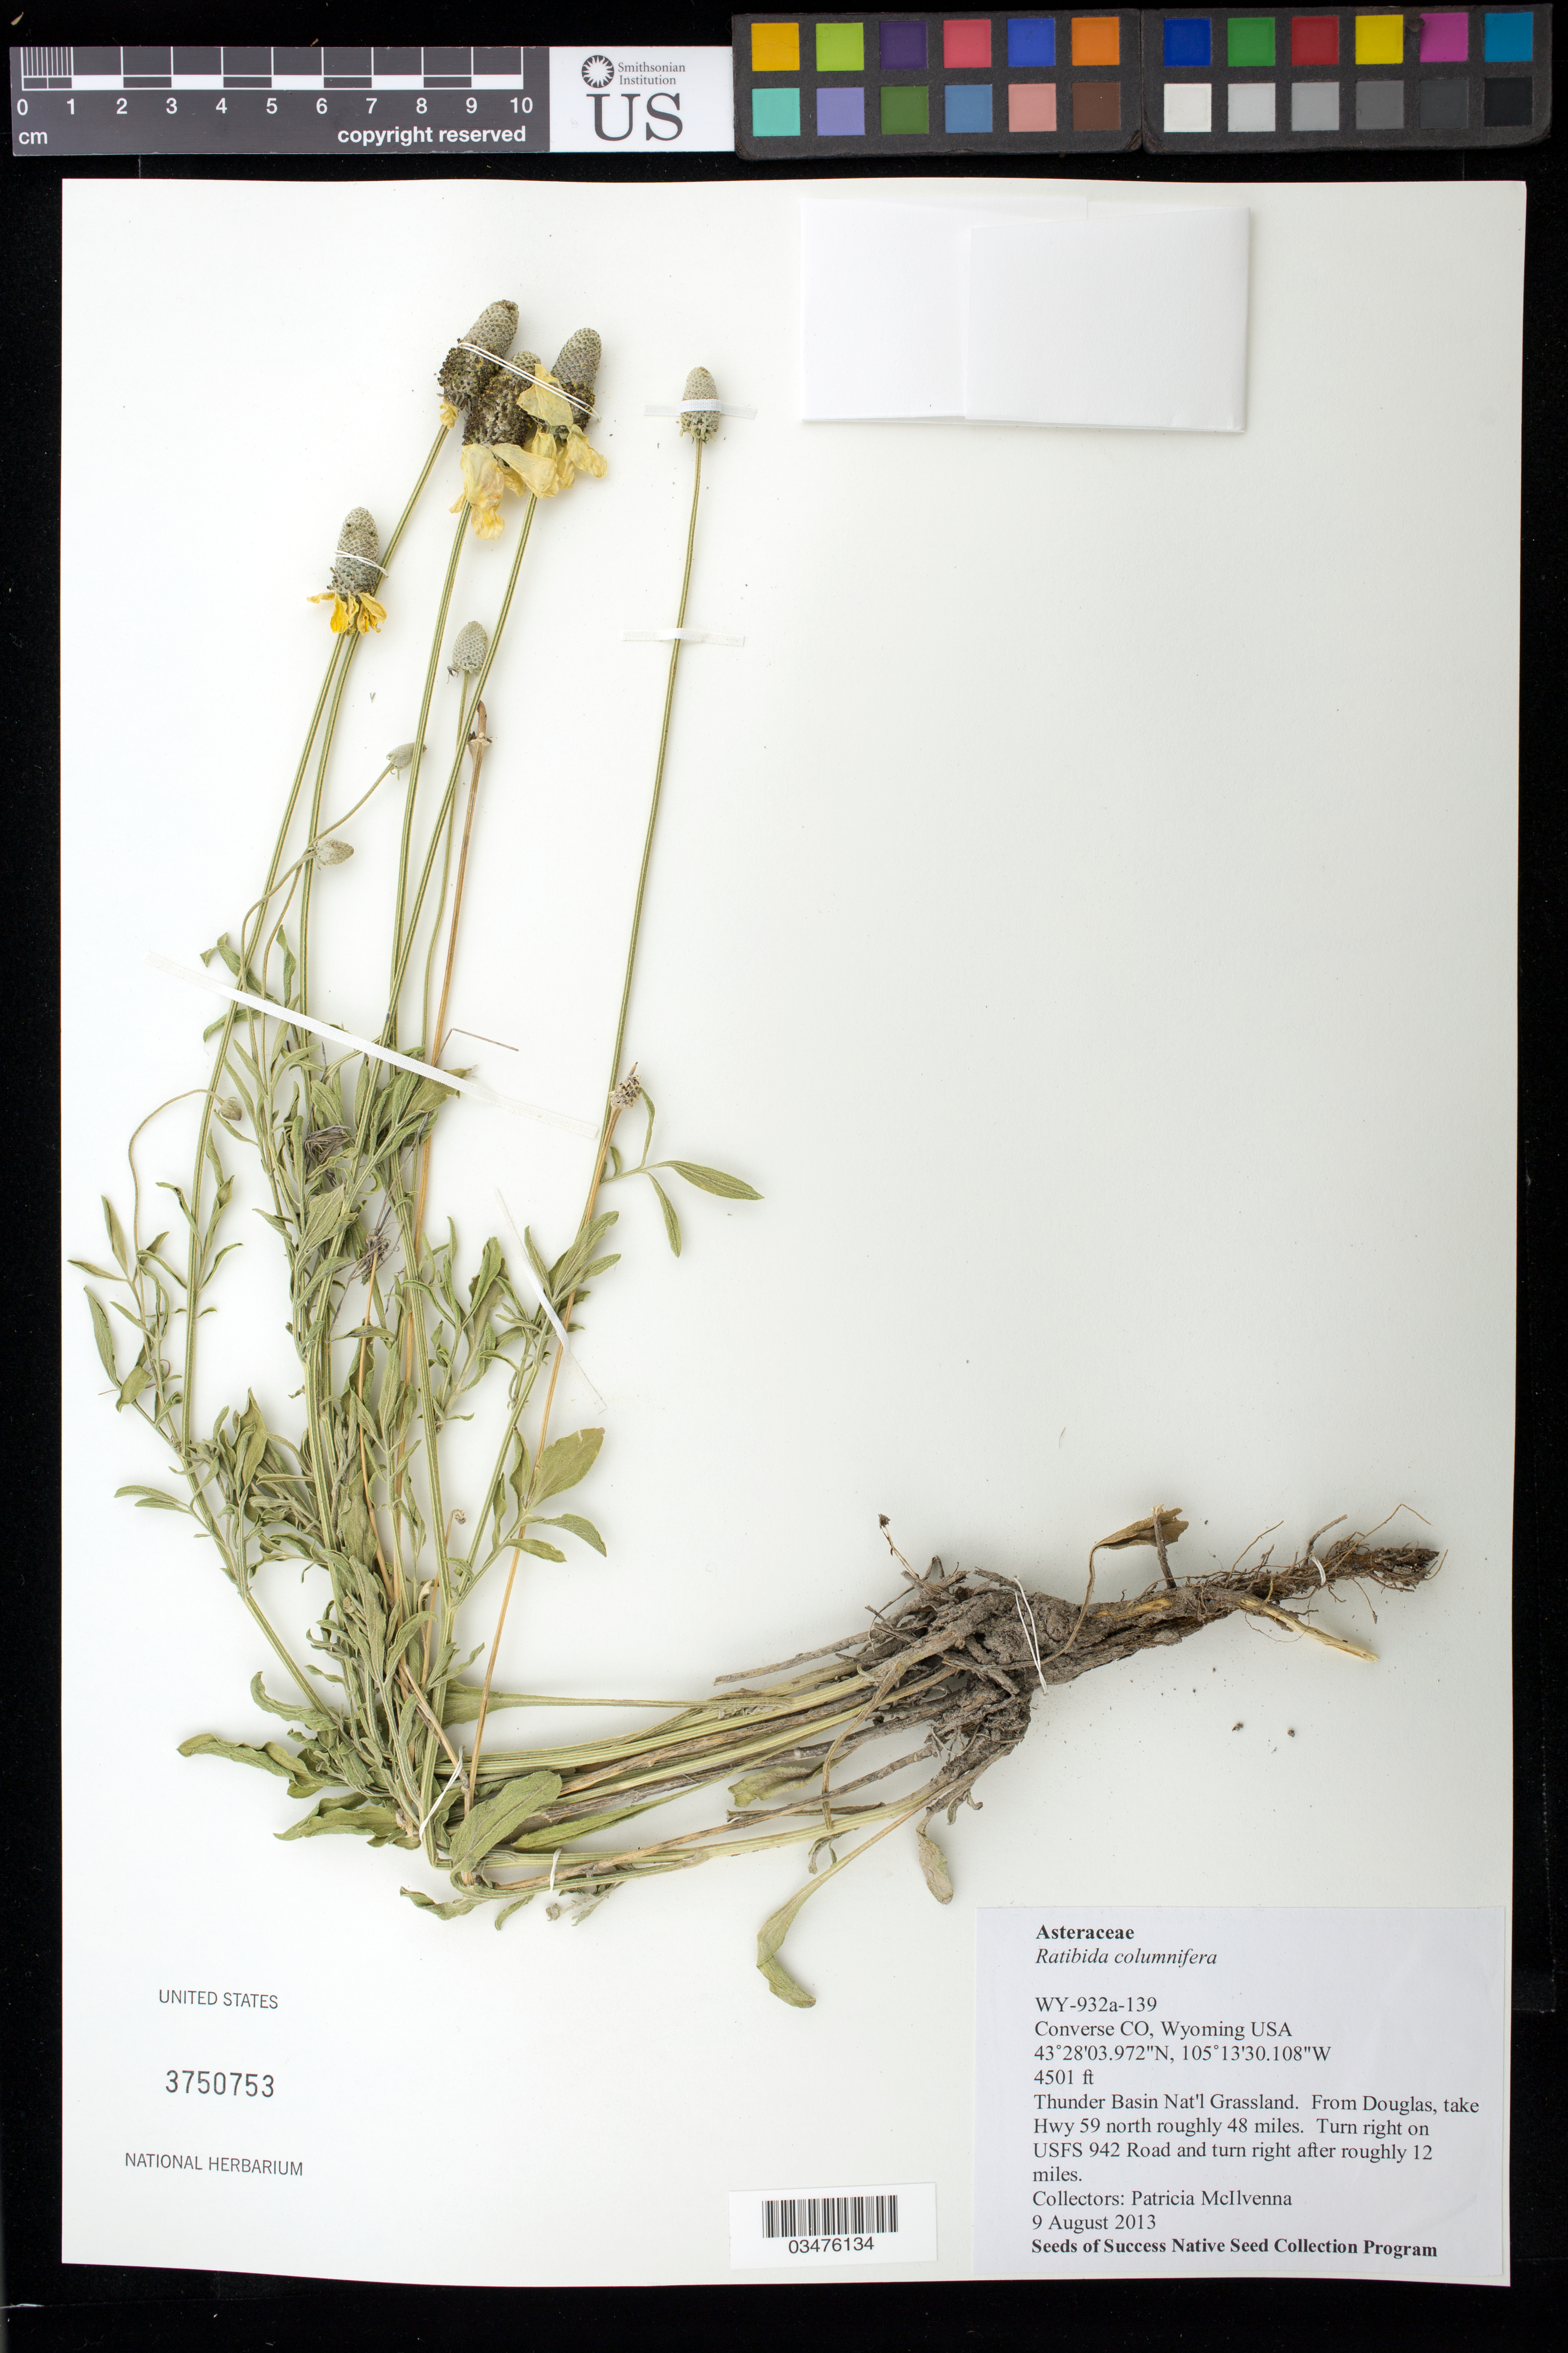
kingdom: Plantae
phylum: Tracheophyta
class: Magnoliopsida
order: Asterales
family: Asteraceae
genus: Ratibida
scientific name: Ratibida columnifera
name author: (Nutt.) Wooton & Standl.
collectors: P. McIlvenna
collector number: WY932A-139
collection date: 2013-08-09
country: United States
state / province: Wyoming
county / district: Converse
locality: Thunder Basin National Grasslands. USFS 942 Road.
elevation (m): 1372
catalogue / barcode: US 3750753